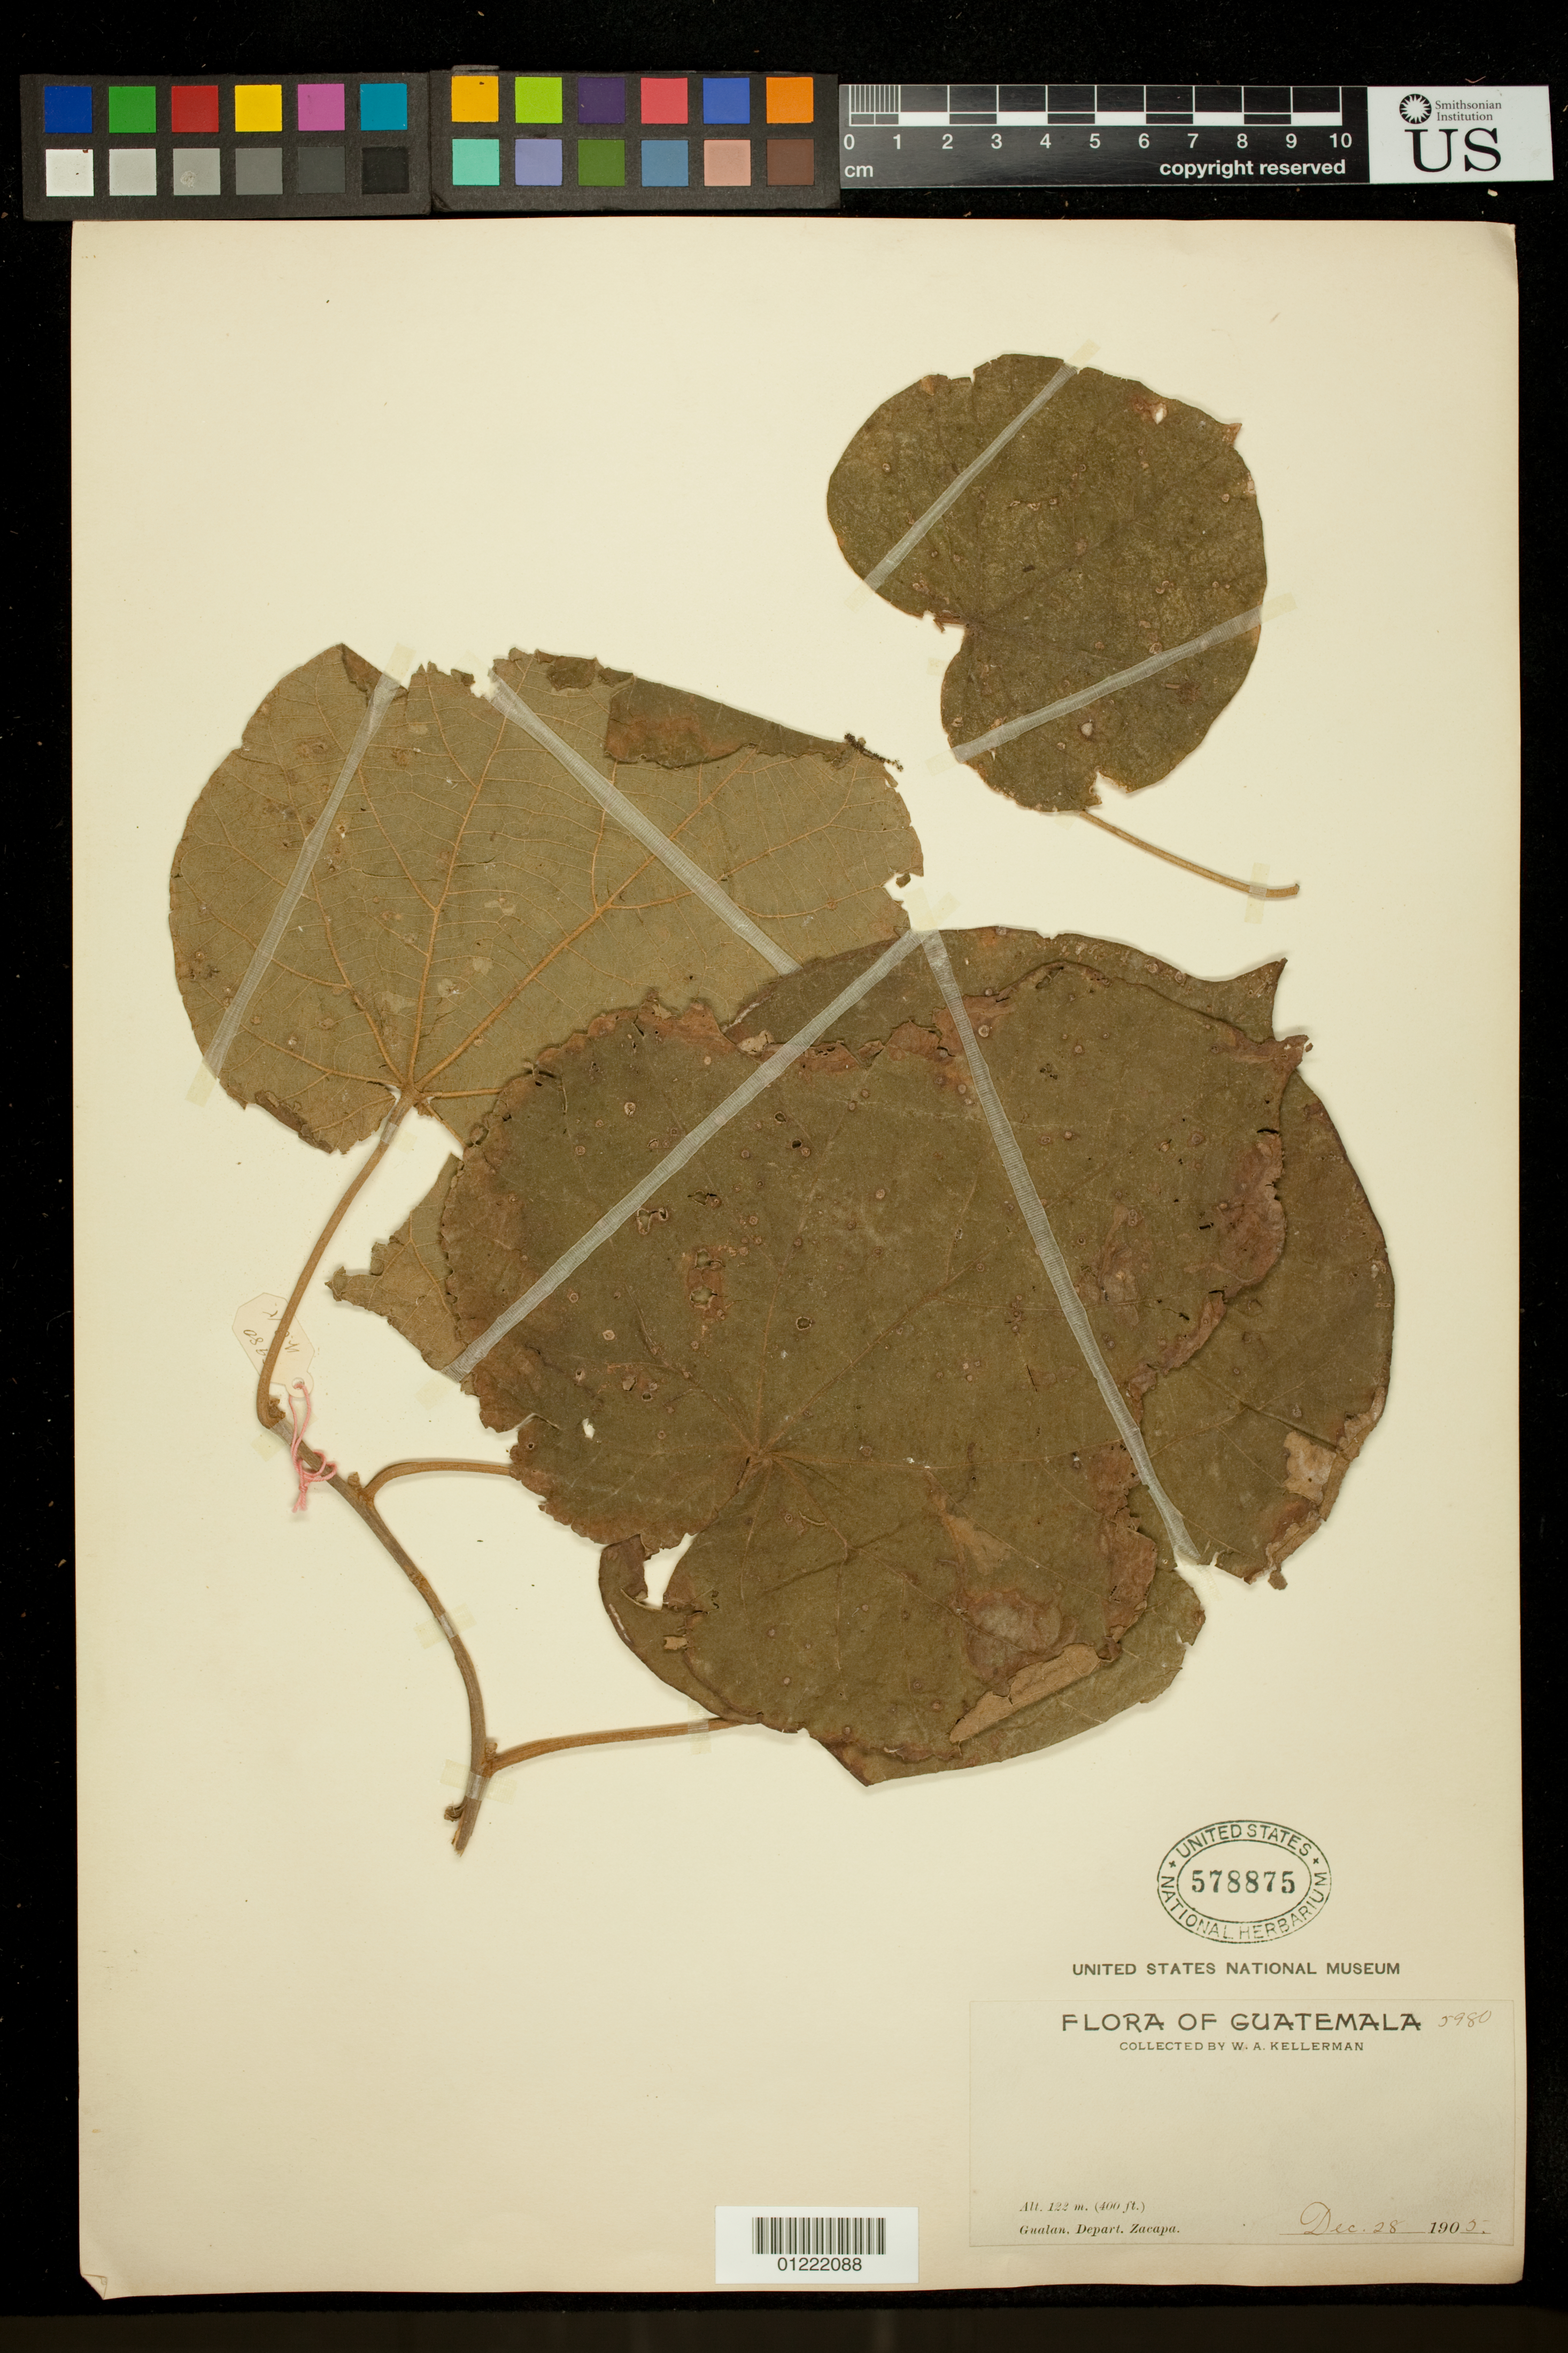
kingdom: Plantae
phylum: Tracheophyta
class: Magnoliopsida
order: Malvales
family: Malvaceae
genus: Ochroma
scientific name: Ochroma pyramidale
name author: (Cav. ex Lam.) Urb.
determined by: Dorr, L. J., (BOT), Smithsonian Institution - National Museum of Natural History (UNITED STATES)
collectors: W. A. Kellerman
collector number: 5980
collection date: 1905-12-28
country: Guatemala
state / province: Zacapa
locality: Gualan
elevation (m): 122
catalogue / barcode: US 578875